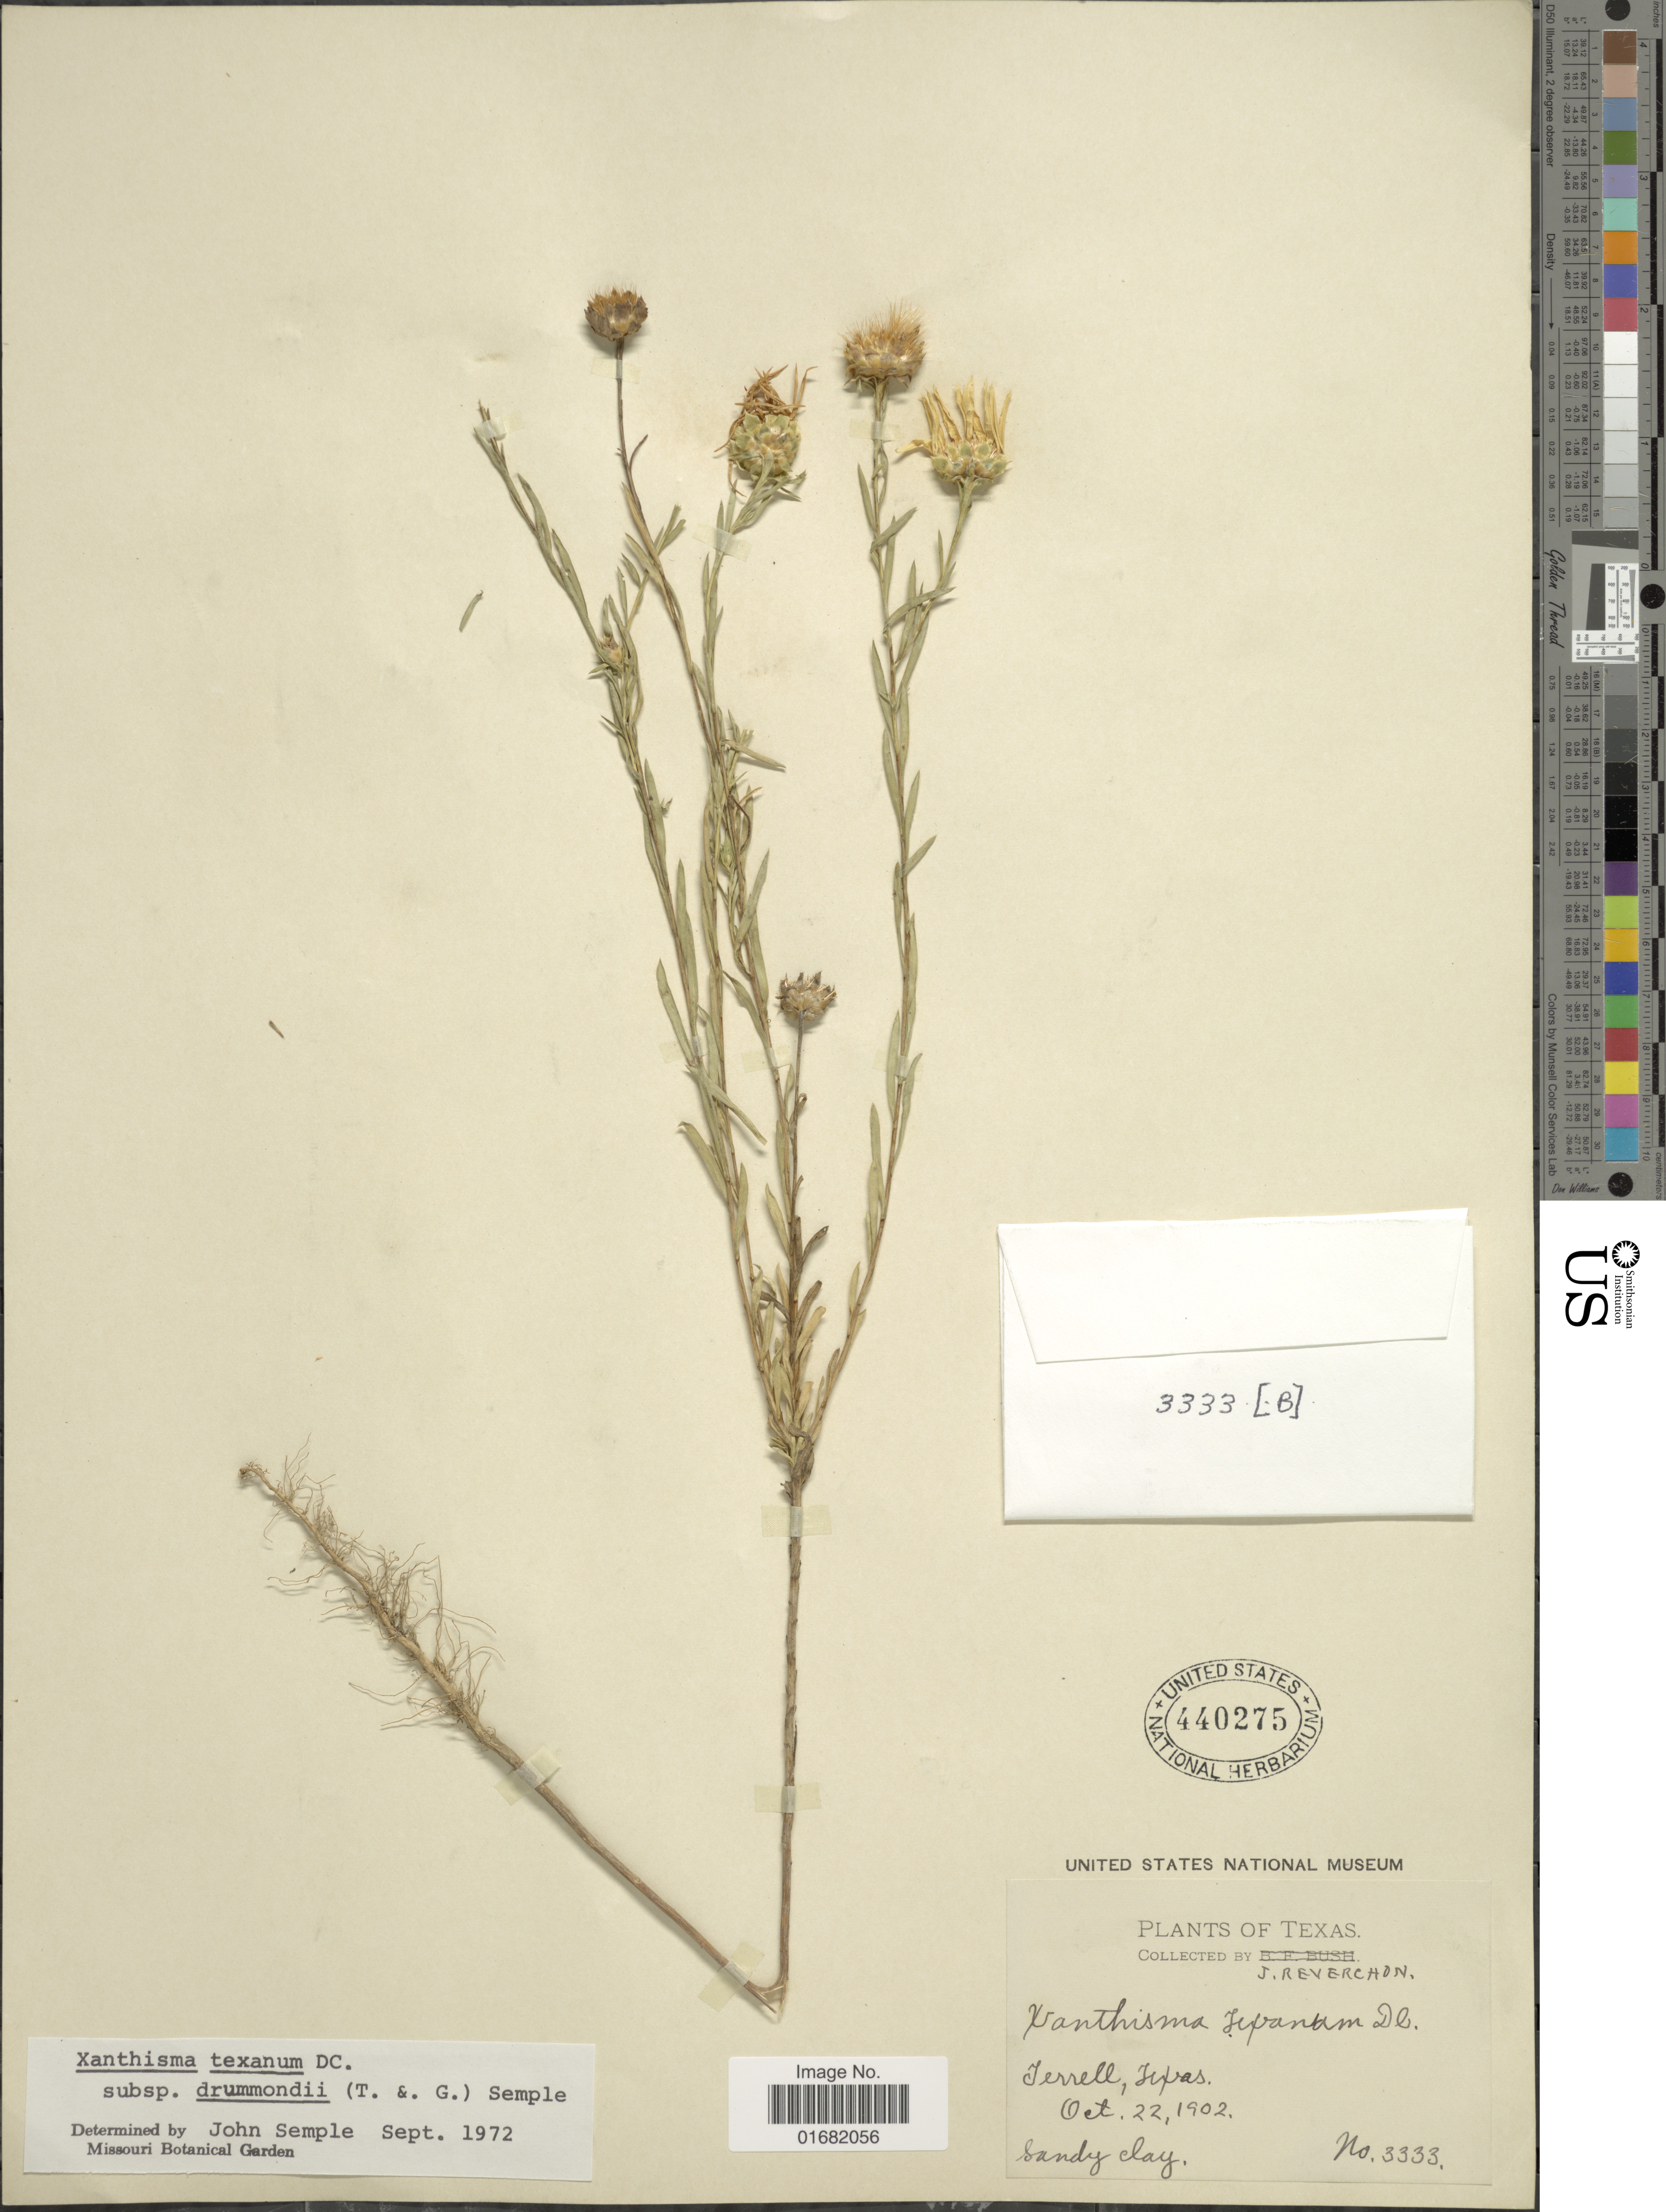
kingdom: Plantae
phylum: Tracheophyta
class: Magnoliopsida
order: Asterales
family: Asteraceae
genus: Xanthisma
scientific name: Xanthisma texanum subsp. drummondii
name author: (Torr. & A. Gray) Semple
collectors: J. Reverchon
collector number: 3333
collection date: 1902-10-22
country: United States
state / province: Texas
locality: Terrell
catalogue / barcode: US 440275